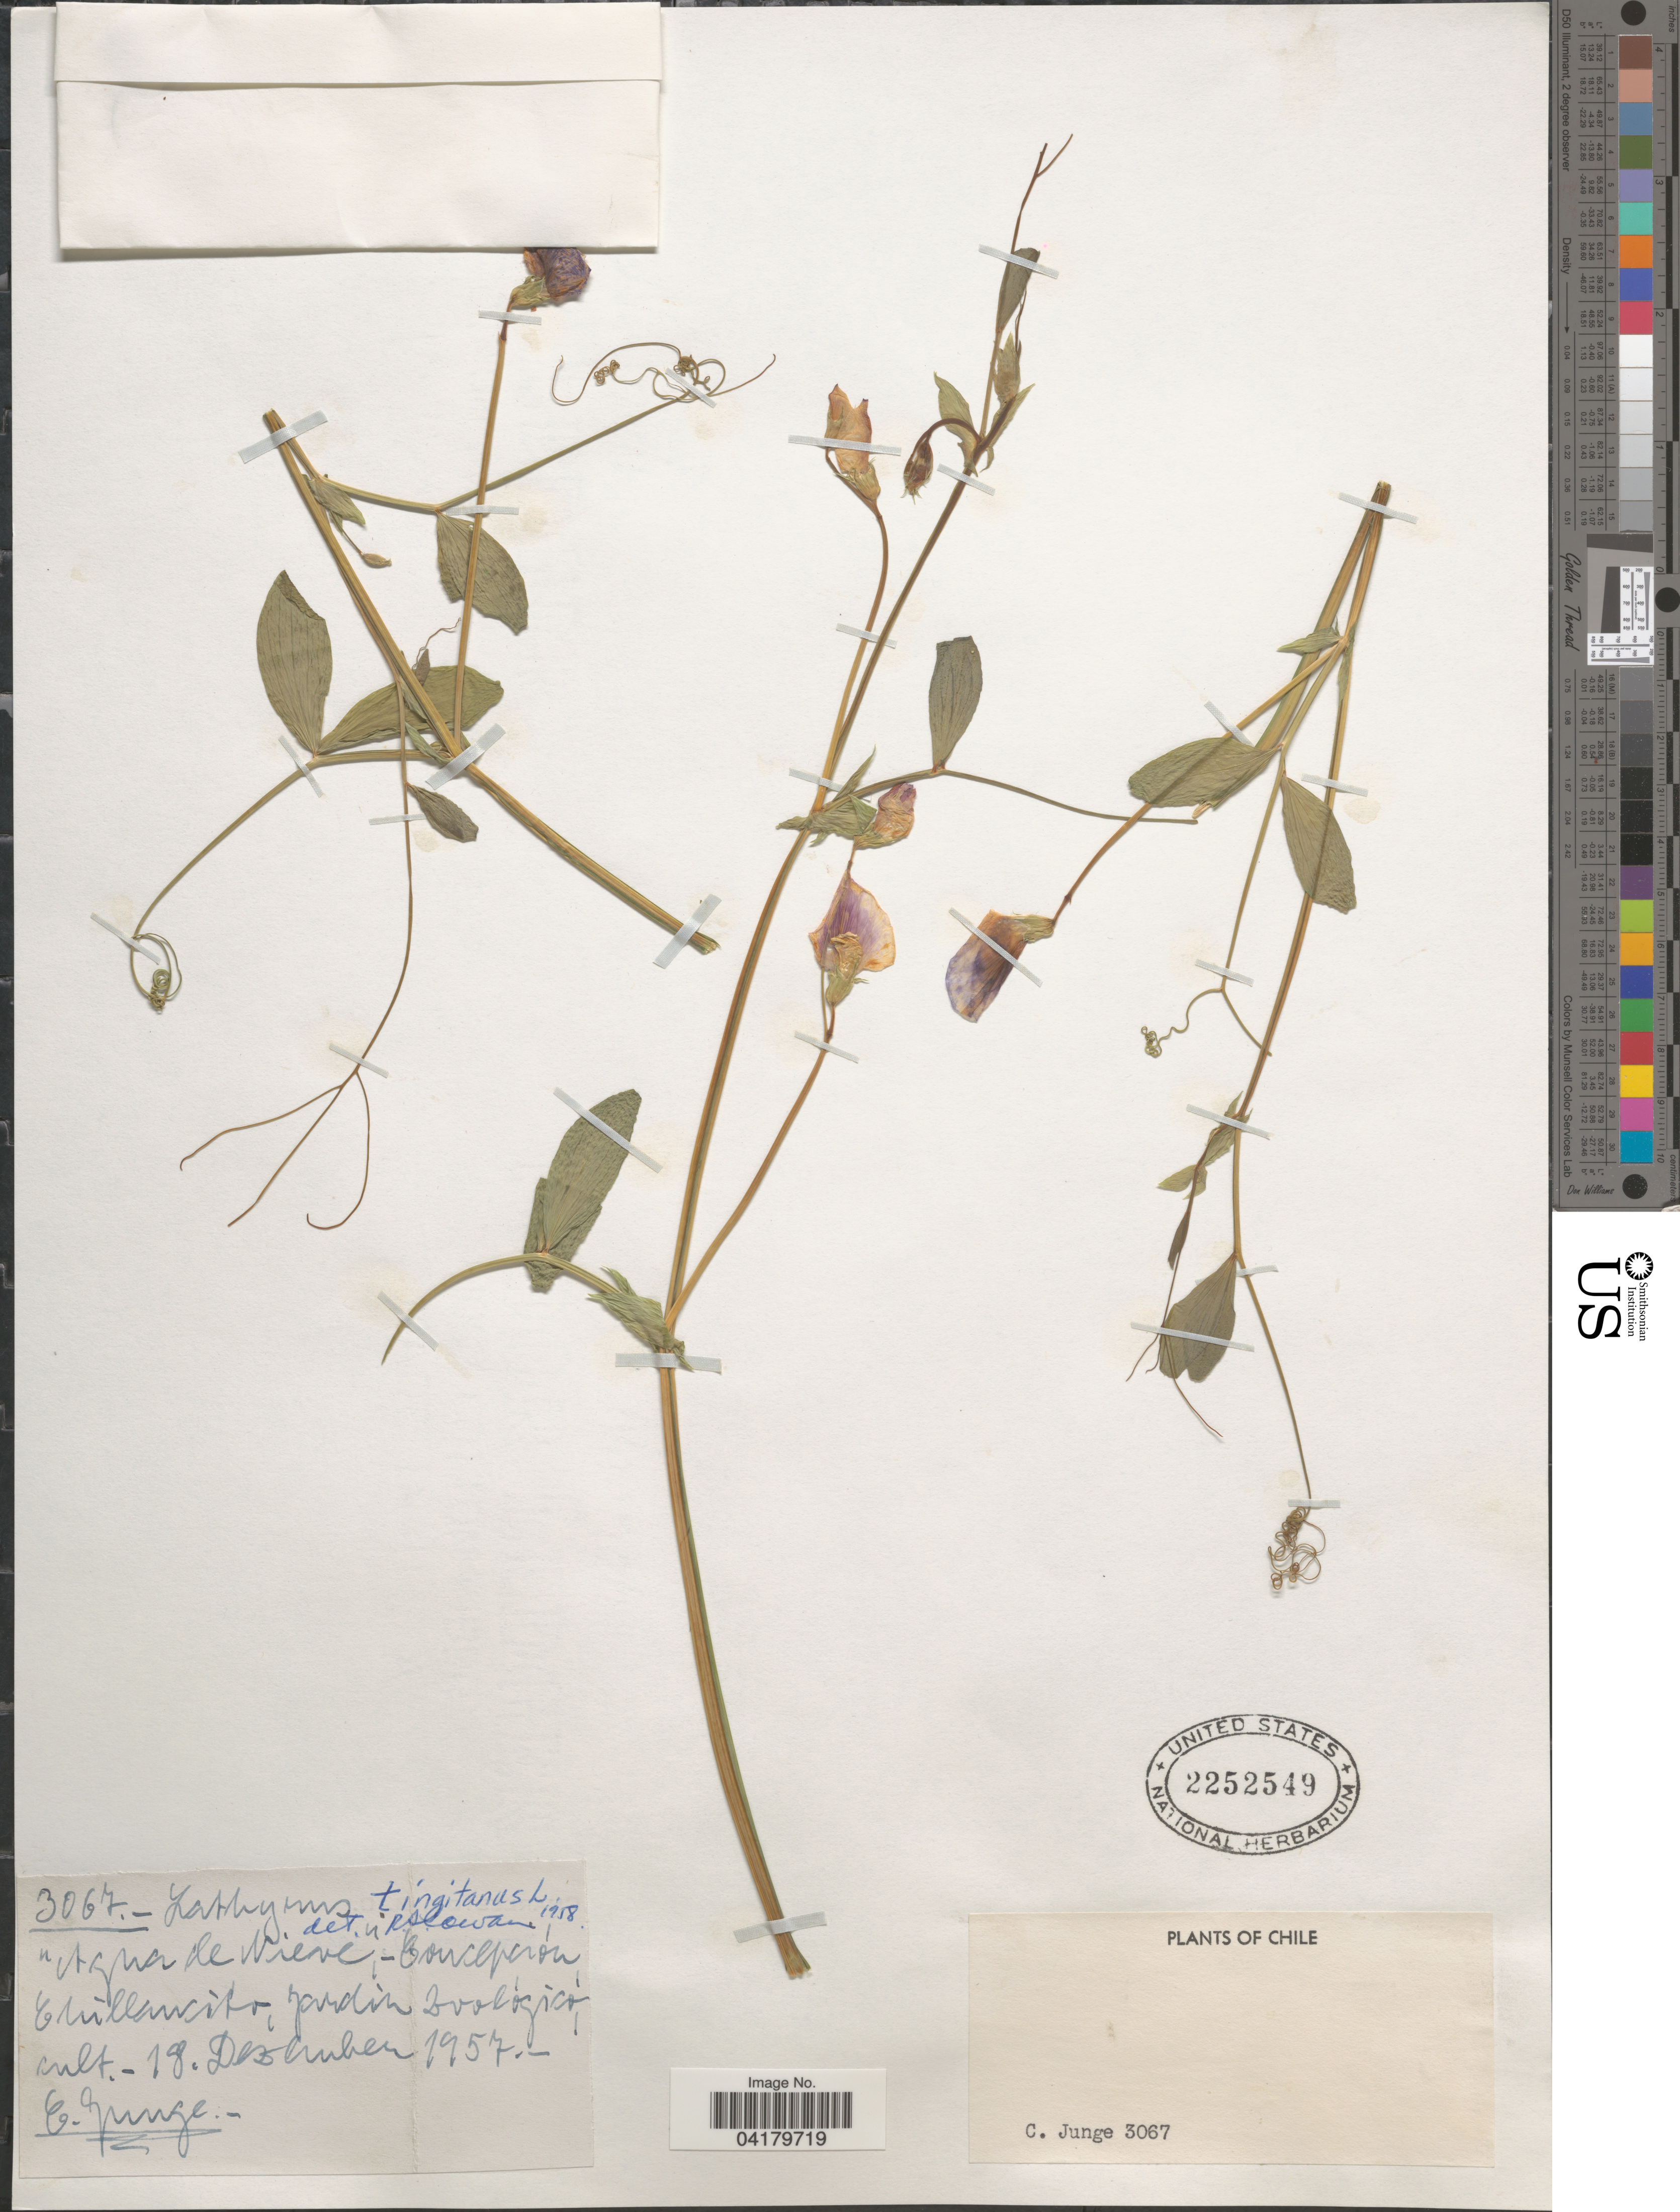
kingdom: Plantae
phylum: Tracheophyta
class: Magnoliopsida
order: Fabales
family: Fabaceae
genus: Lathyrus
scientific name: Lathyrus tingitanus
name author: L.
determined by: Slowan, R.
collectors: C. Junge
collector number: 3067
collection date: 1957-12-18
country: Chile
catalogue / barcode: US 2252549